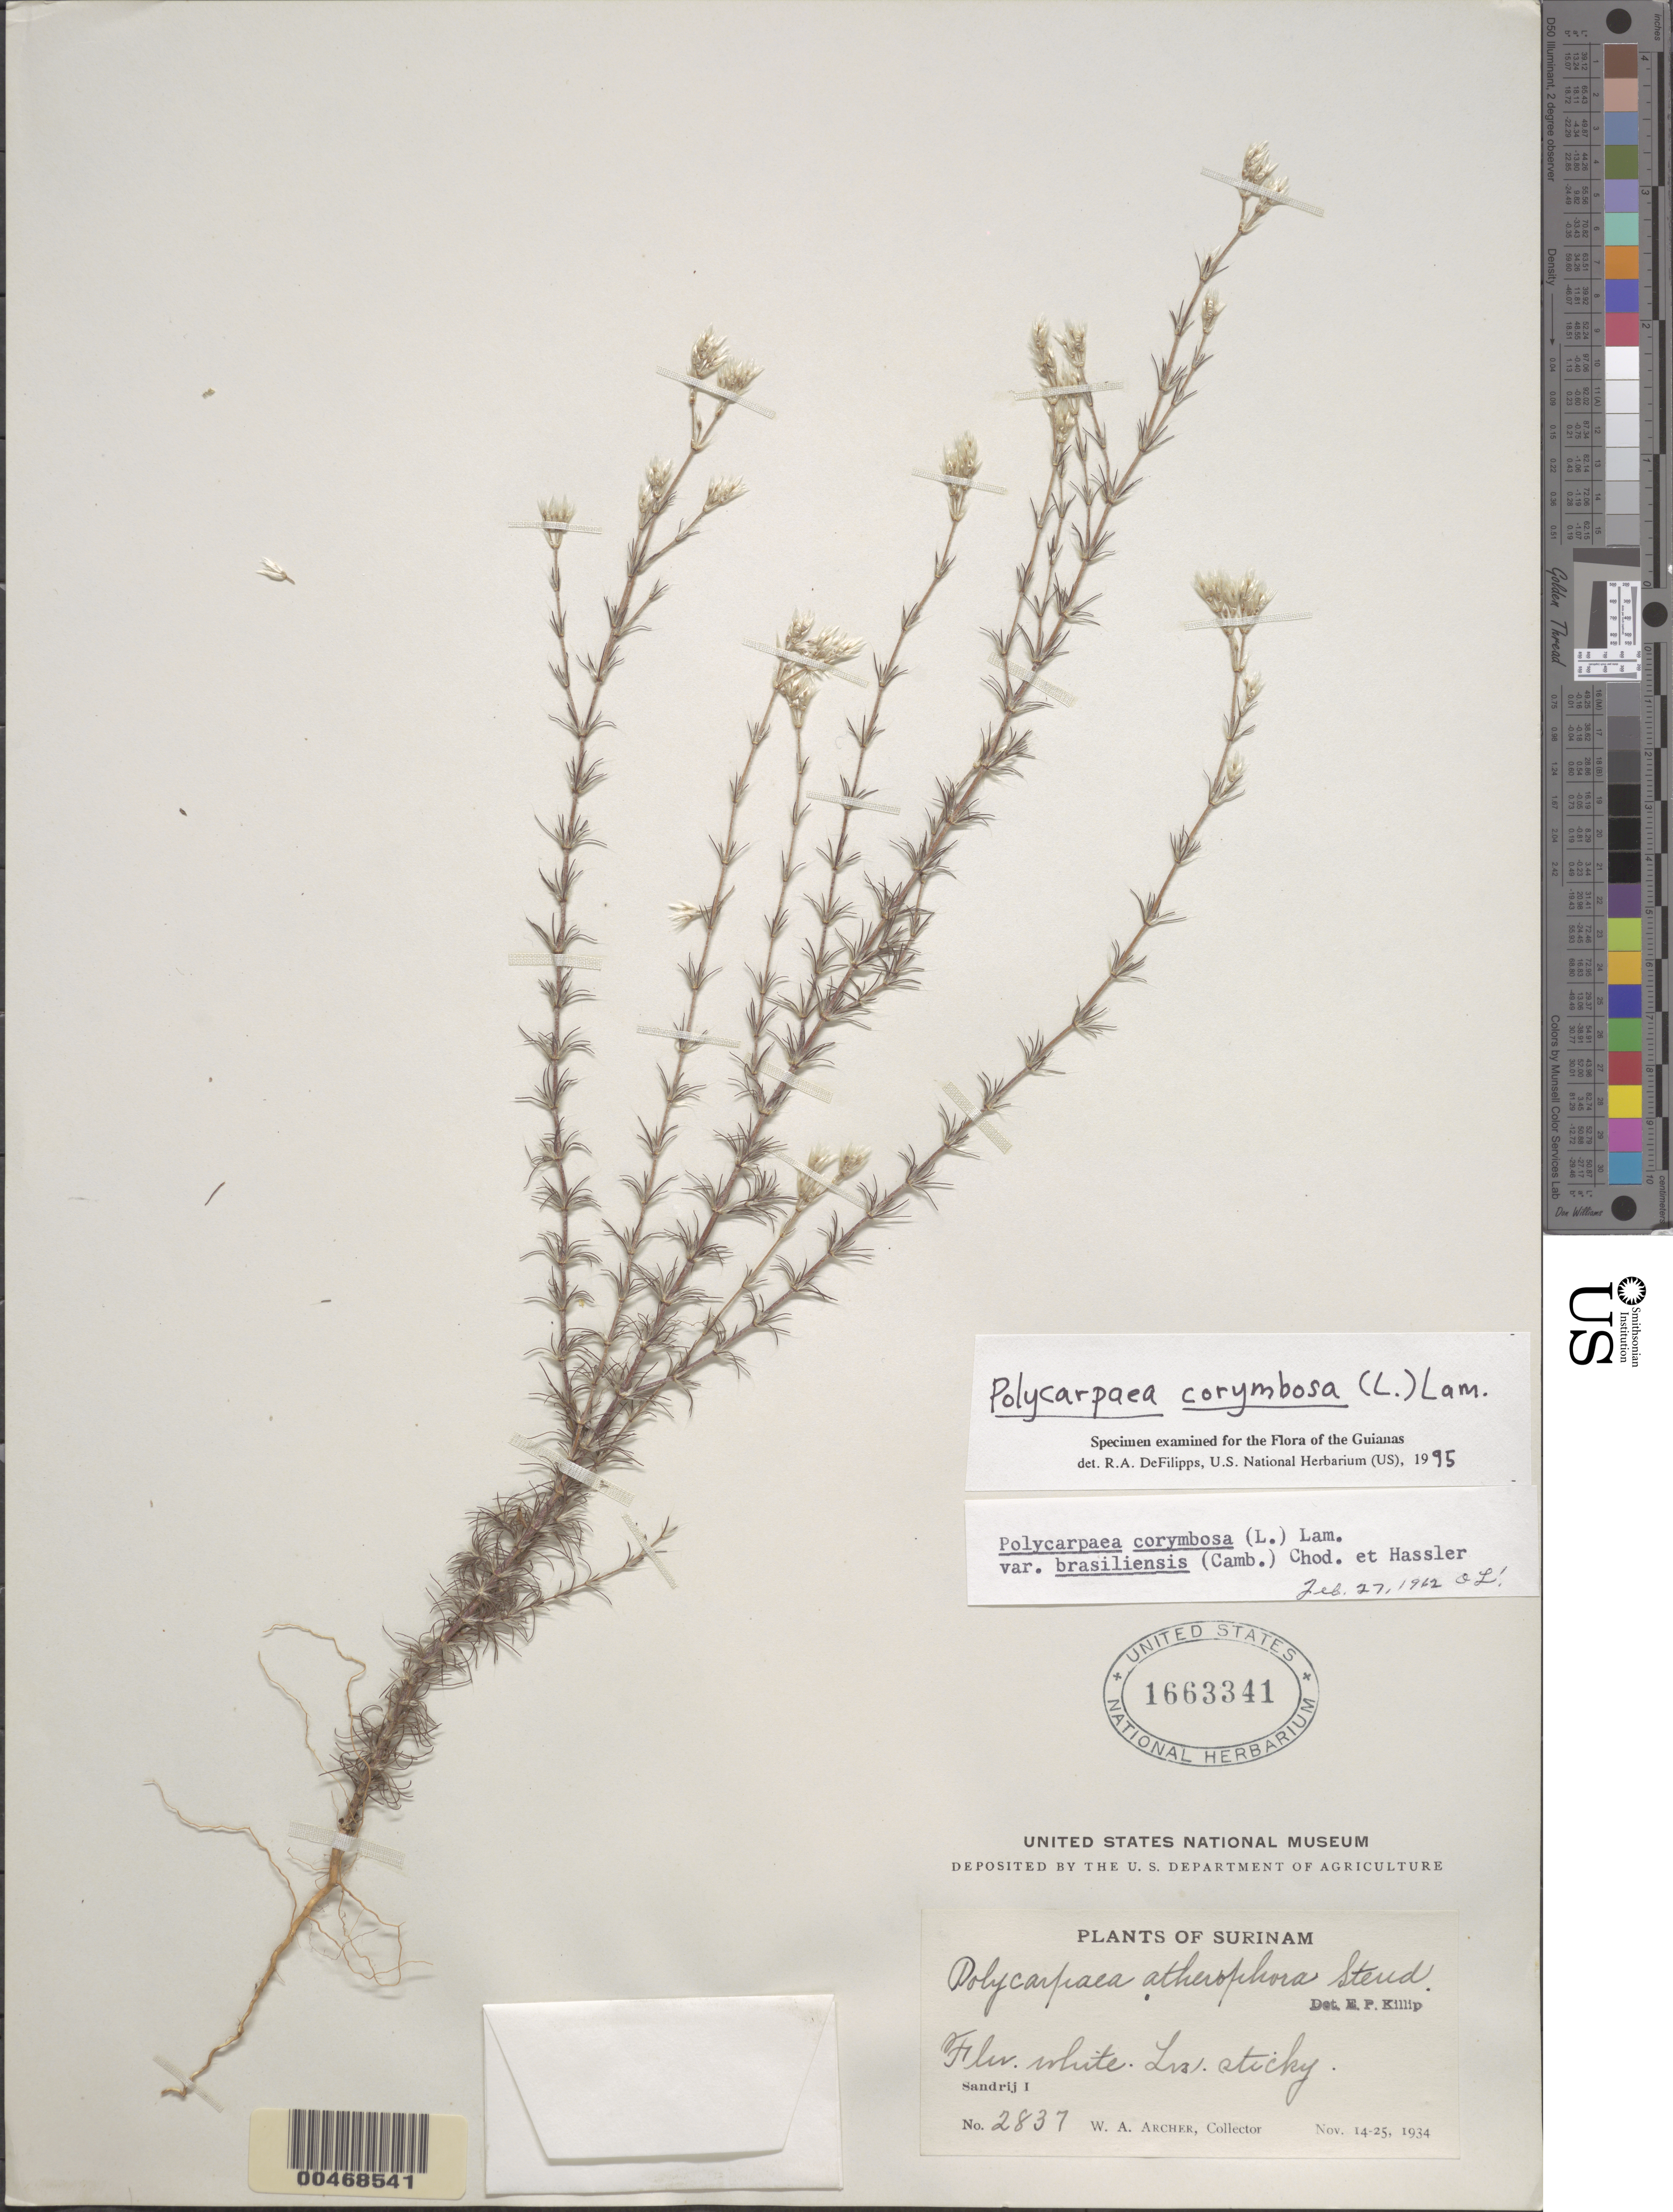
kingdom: Plantae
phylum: Tracheophyta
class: Magnoliopsida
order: Caryophyllales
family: Caryophyllaceae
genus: Polycarpaea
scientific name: Polycarpaea corymbosa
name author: (L.) Lam.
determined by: DeFilipps, R. A.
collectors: W. A. Archer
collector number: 2837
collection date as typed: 14 Nov 1934 to 15 Nov 1934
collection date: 1934-11-14/1934-11-15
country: Suriname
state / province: Coronie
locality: Sandridge I (ridges 5-10 km from coast)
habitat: Sandridge near coast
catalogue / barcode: US 1663341